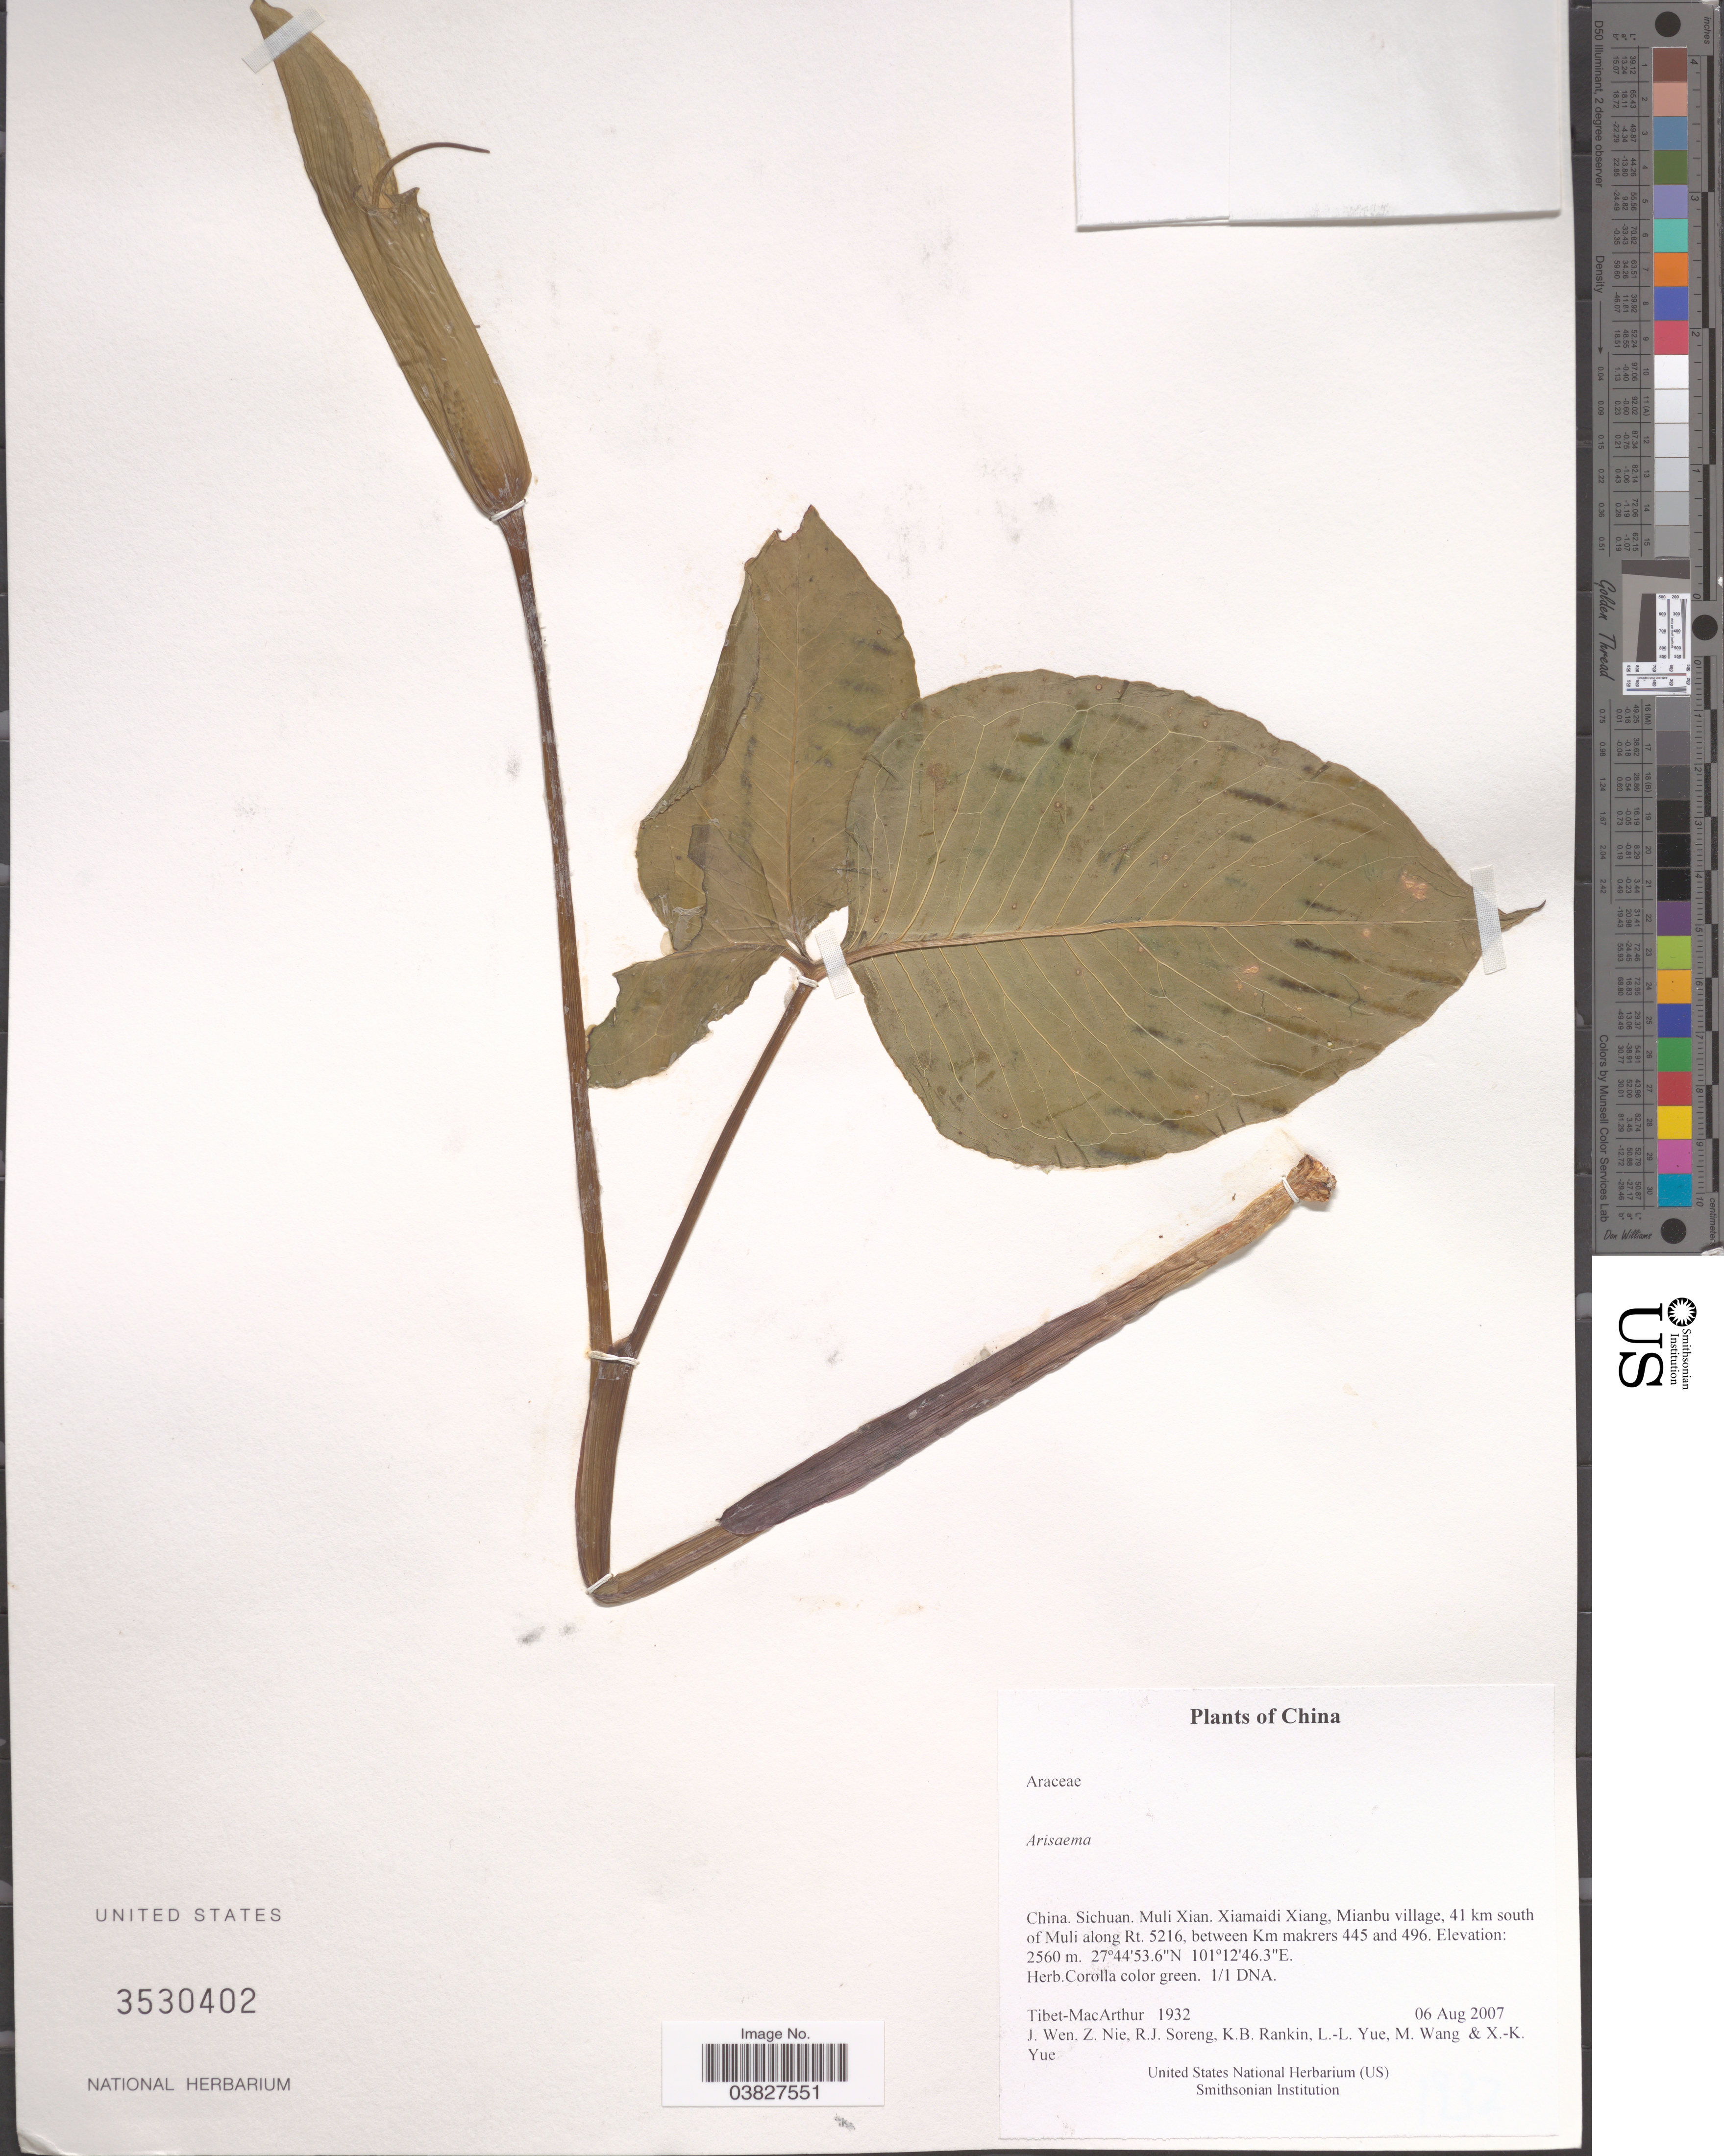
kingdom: Plantae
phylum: Tracheophyta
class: Liliopsida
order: Alismatales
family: Araceae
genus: Arisaema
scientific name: Arisaema sp.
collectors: Tibet-MacArthur, J. Wen, Z. Nie, R. J. Soreng & et al.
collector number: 1932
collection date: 2007-08-06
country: China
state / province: Sichuan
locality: Muli Xain. Xiamaidi Xiang, Mianbu village, 41 km south of Muli along Rt. 5216, between Km makrers 445 and 496.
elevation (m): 2560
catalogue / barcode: US 3530402